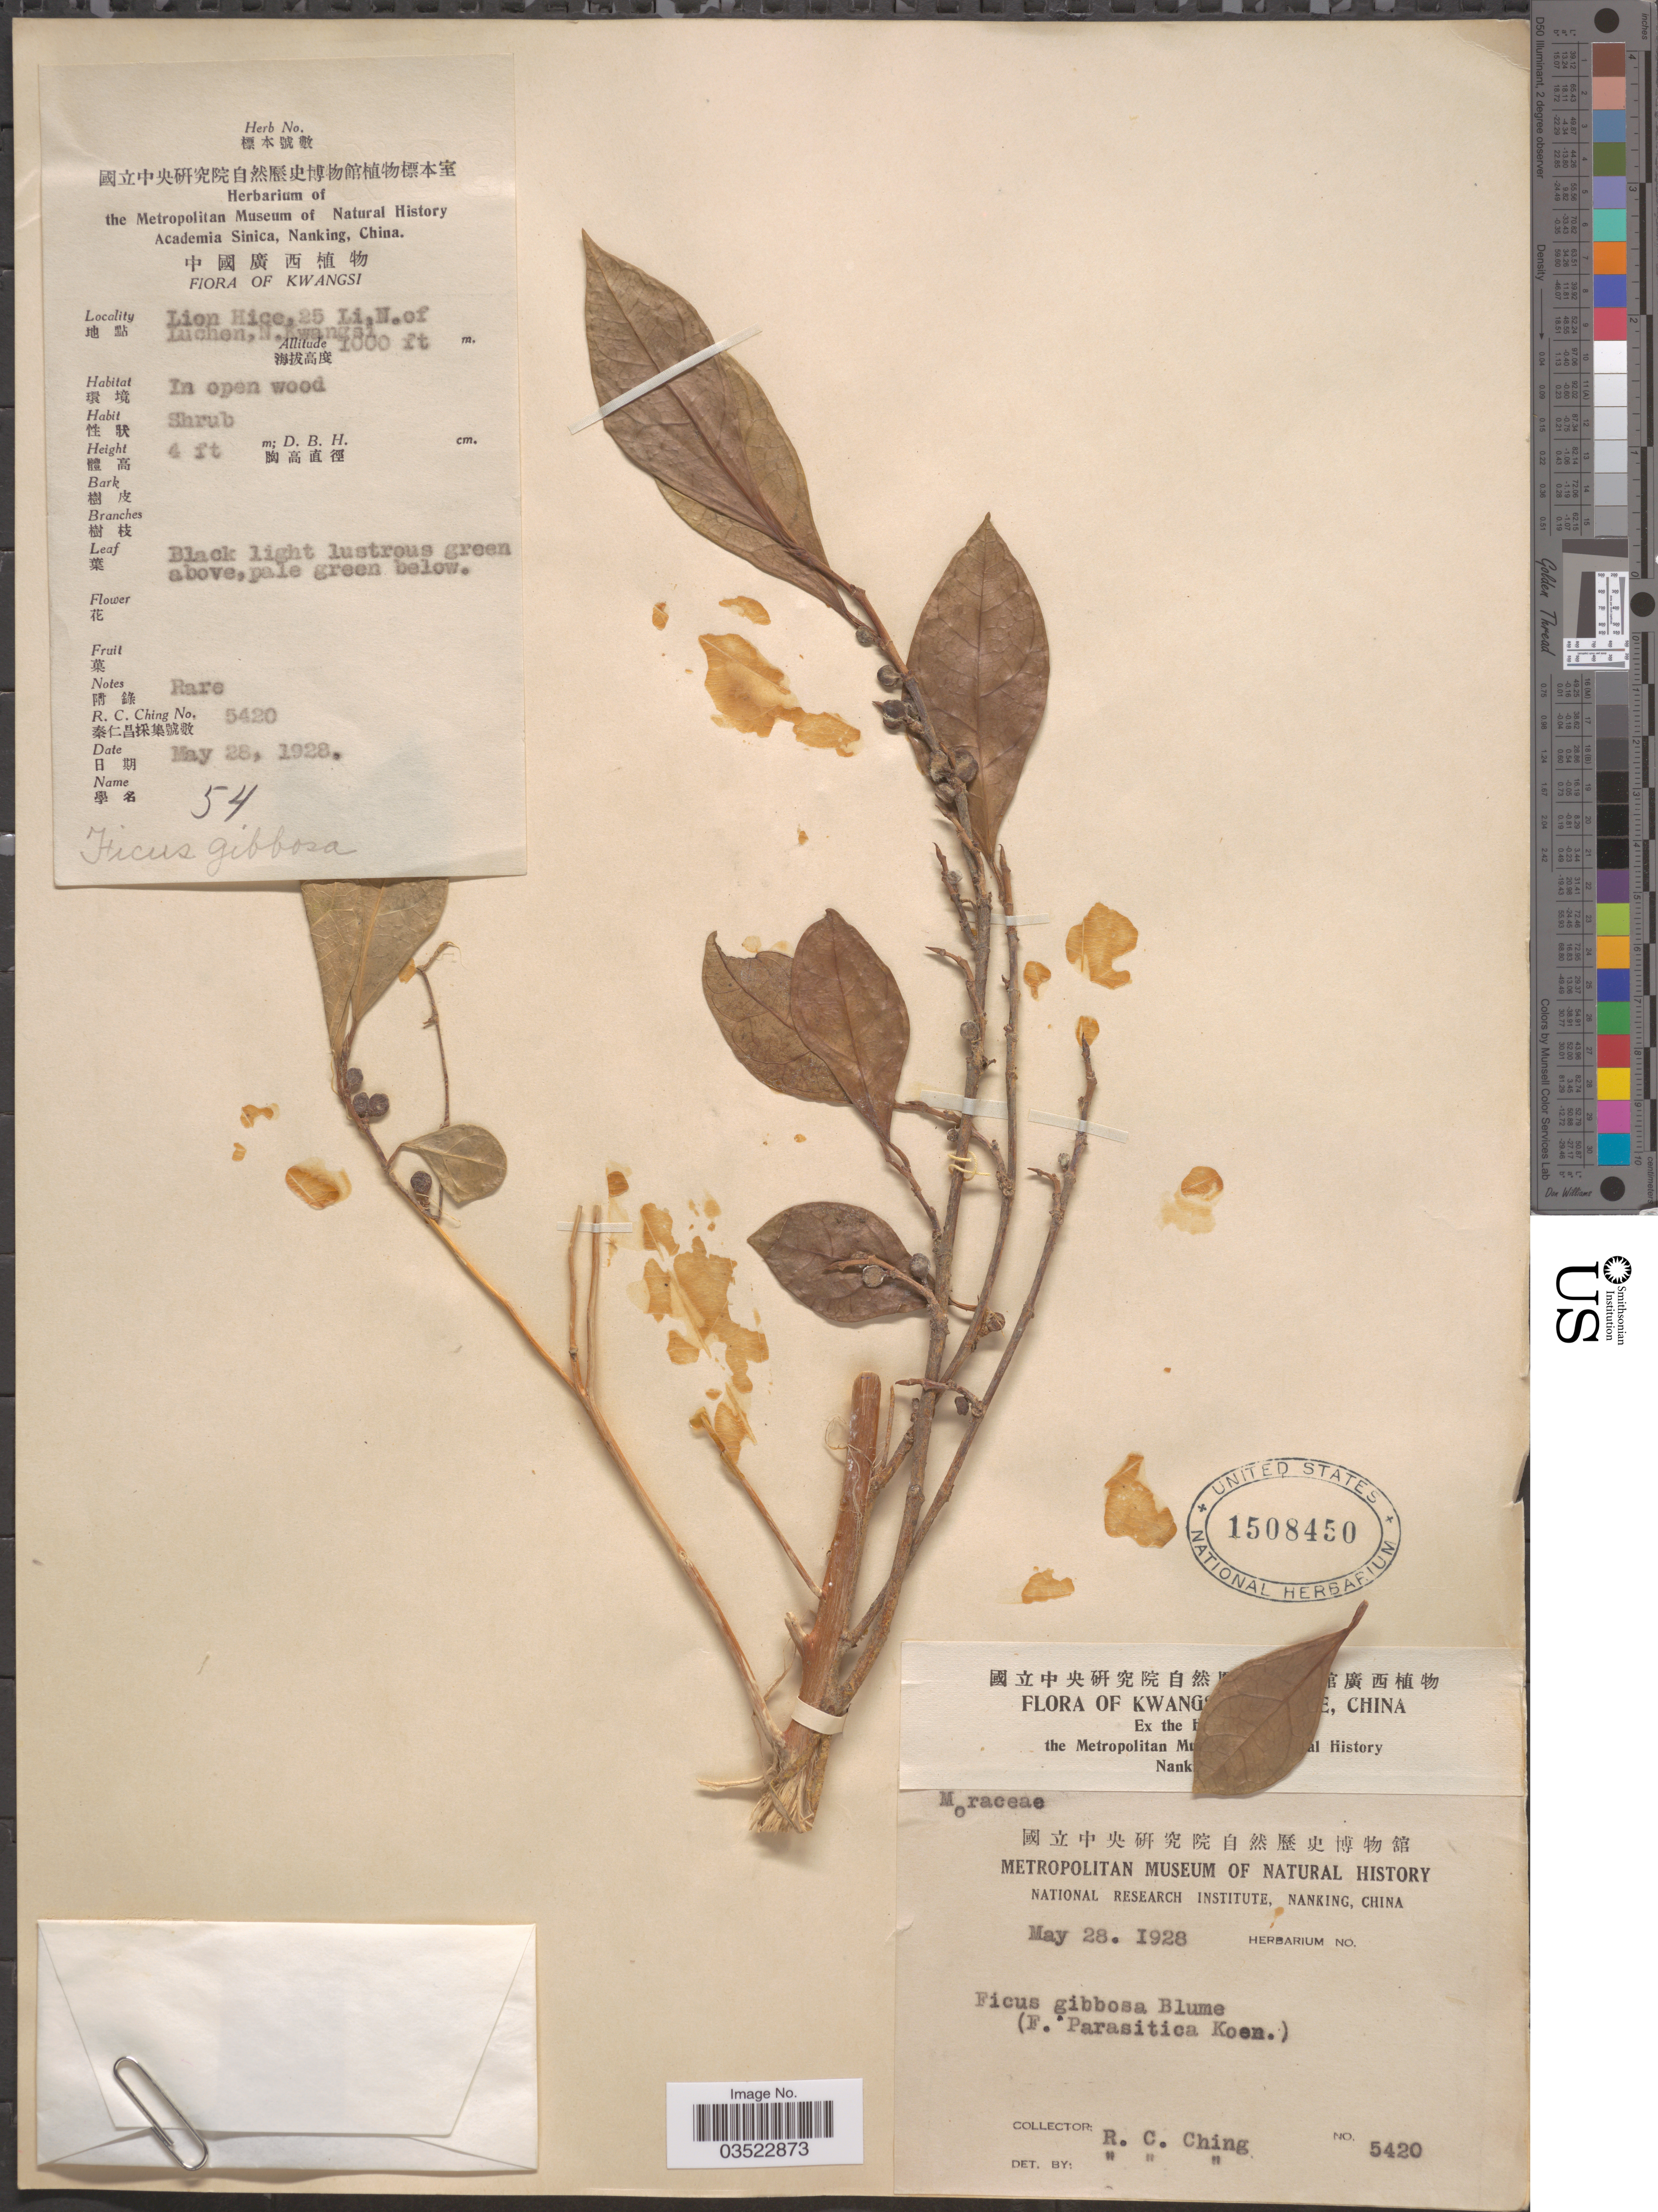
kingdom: Plantae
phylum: Tracheophyta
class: Magnoliopsida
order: Rosales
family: Moraceae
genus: Ficus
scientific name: Ficus tinctoria subsp. gibbosa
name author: (Blume) Corner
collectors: R. C. Ching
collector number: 5420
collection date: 1928-05-28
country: China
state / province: Guangxi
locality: Lion Hice, 25 Li, N. of Luchen, N. Kwangsi.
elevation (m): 305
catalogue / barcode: US 1508450